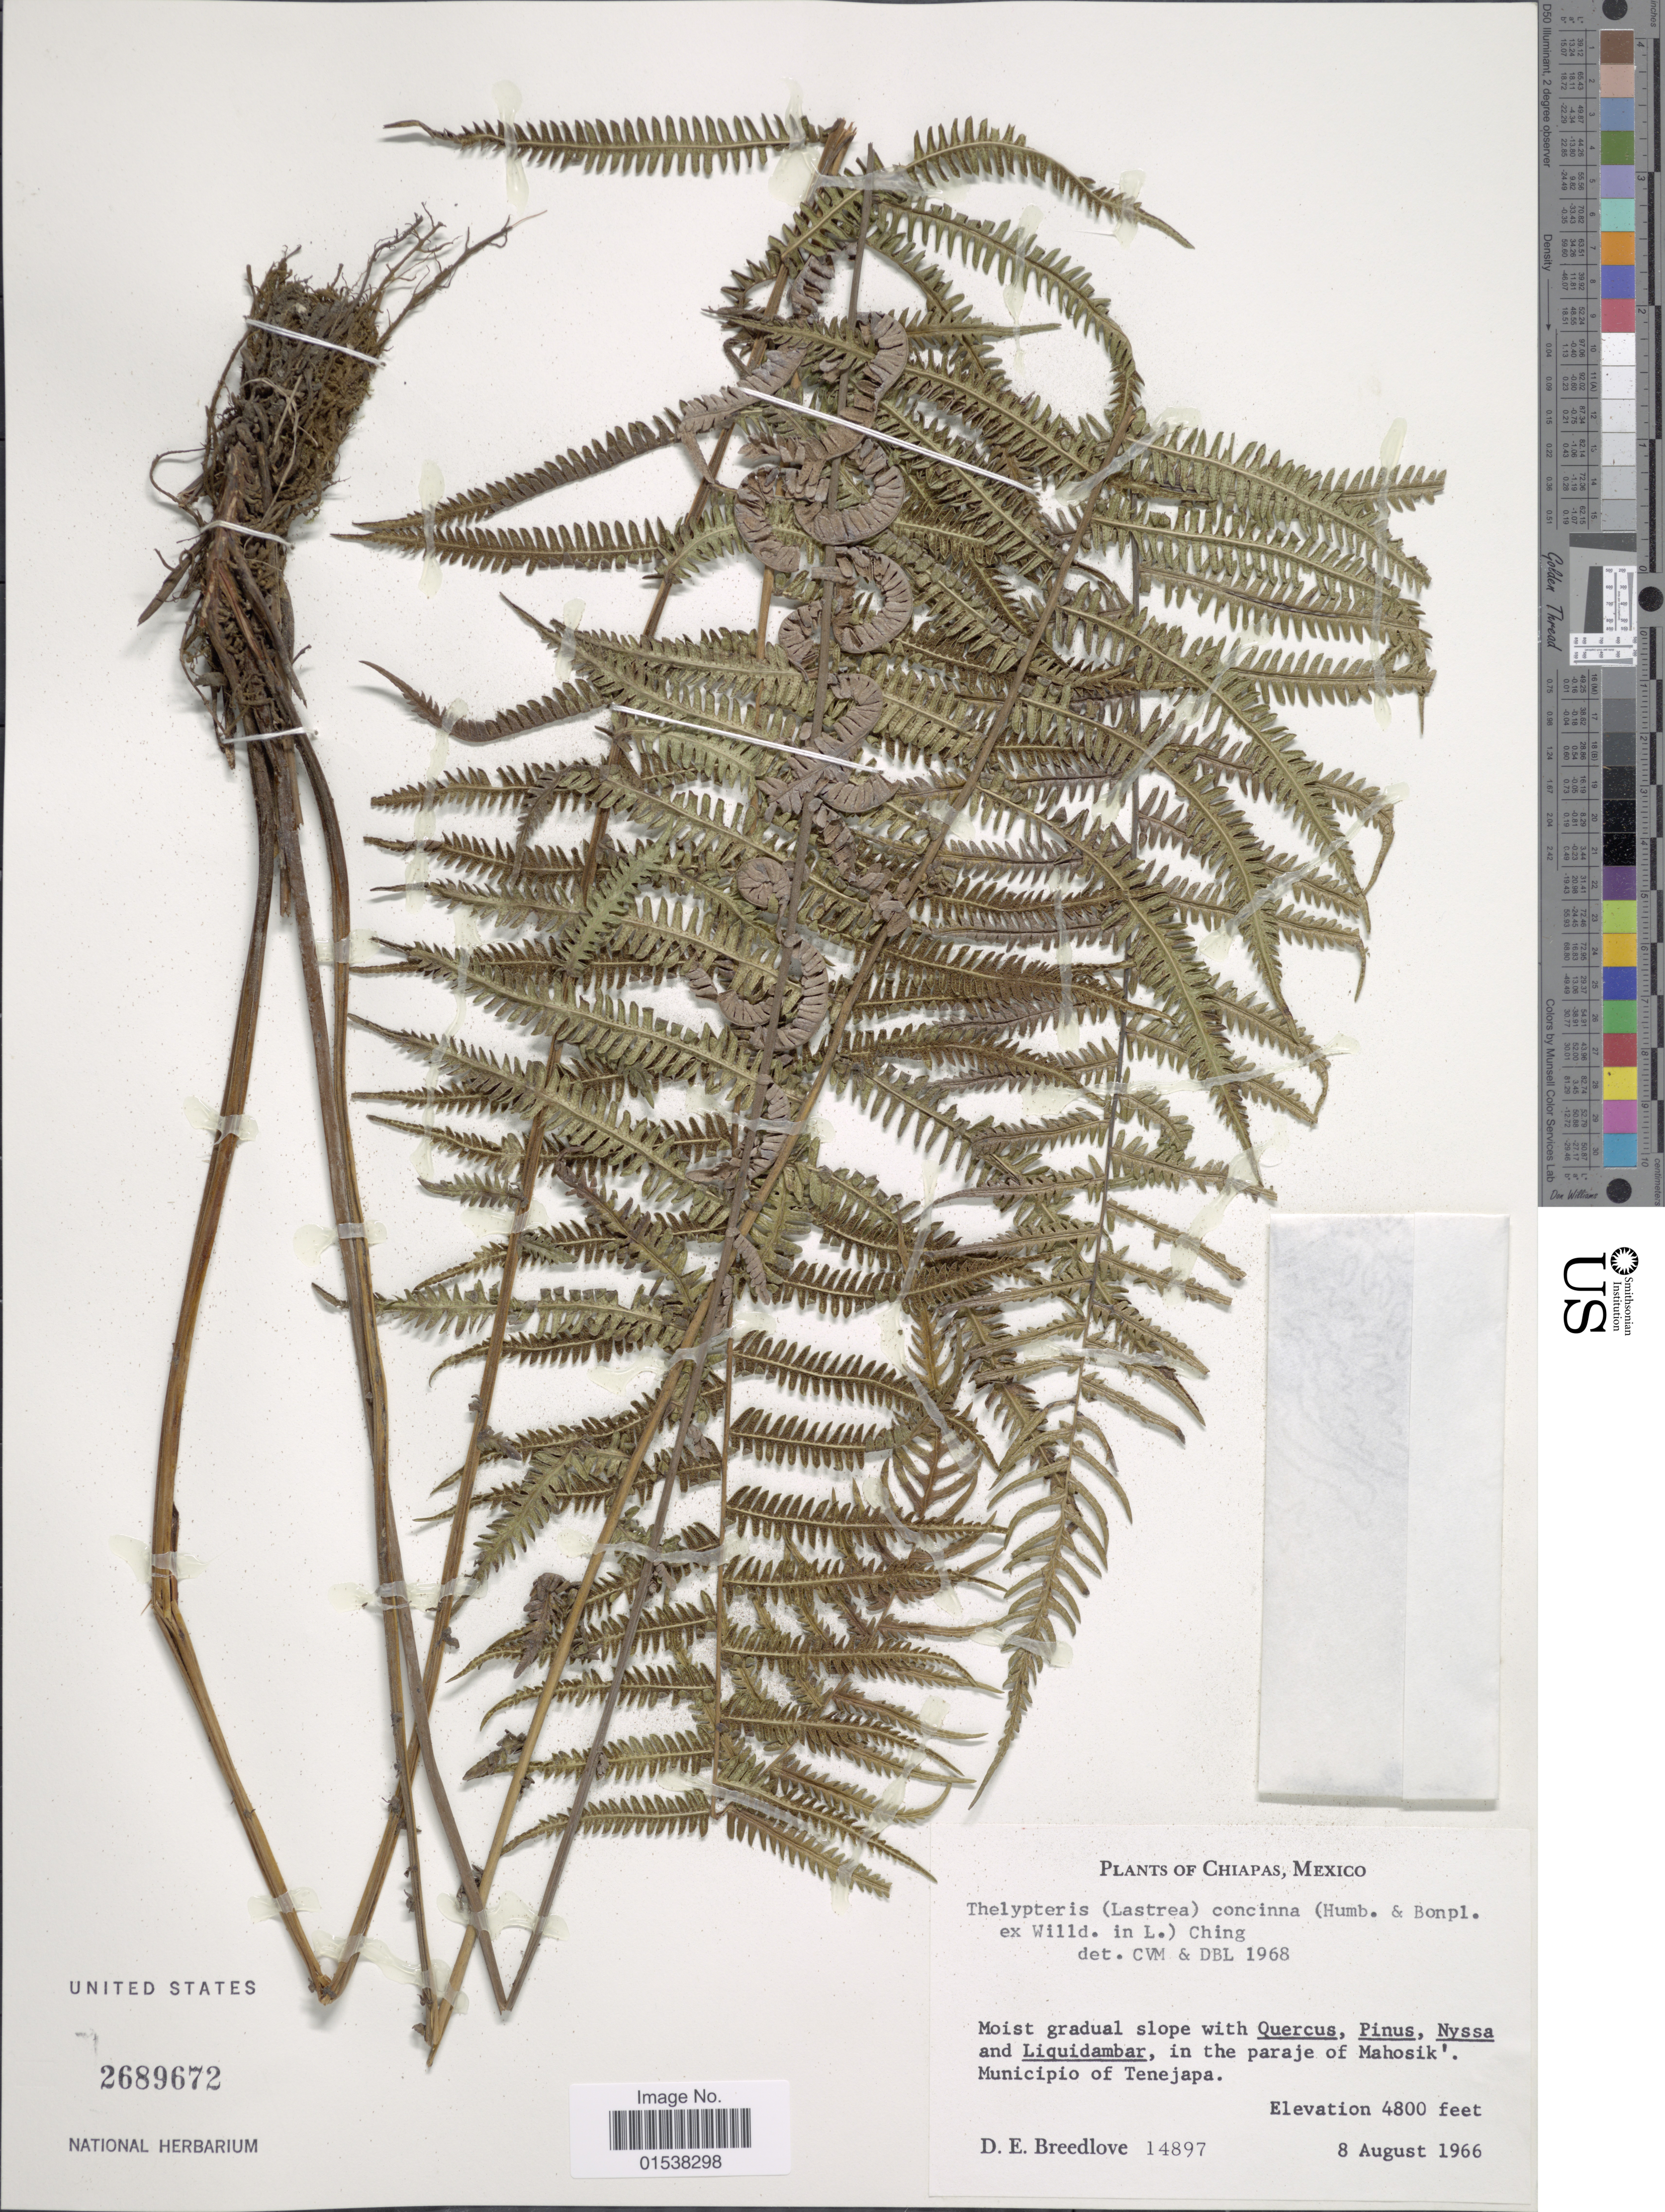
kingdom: Plantae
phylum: Tracheophyta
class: Polypodiopsida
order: Polypodiales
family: Thelypteridaceae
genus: Amauropelta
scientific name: Amauropelta concinna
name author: (Willd.) Pic. Serm.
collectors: D. E. Breedlove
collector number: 14897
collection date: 1966-08-08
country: Mexico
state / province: Chiapas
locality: In the paraje of Mahosik', Municipio of Tenejapa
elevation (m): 1463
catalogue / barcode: US 2689672